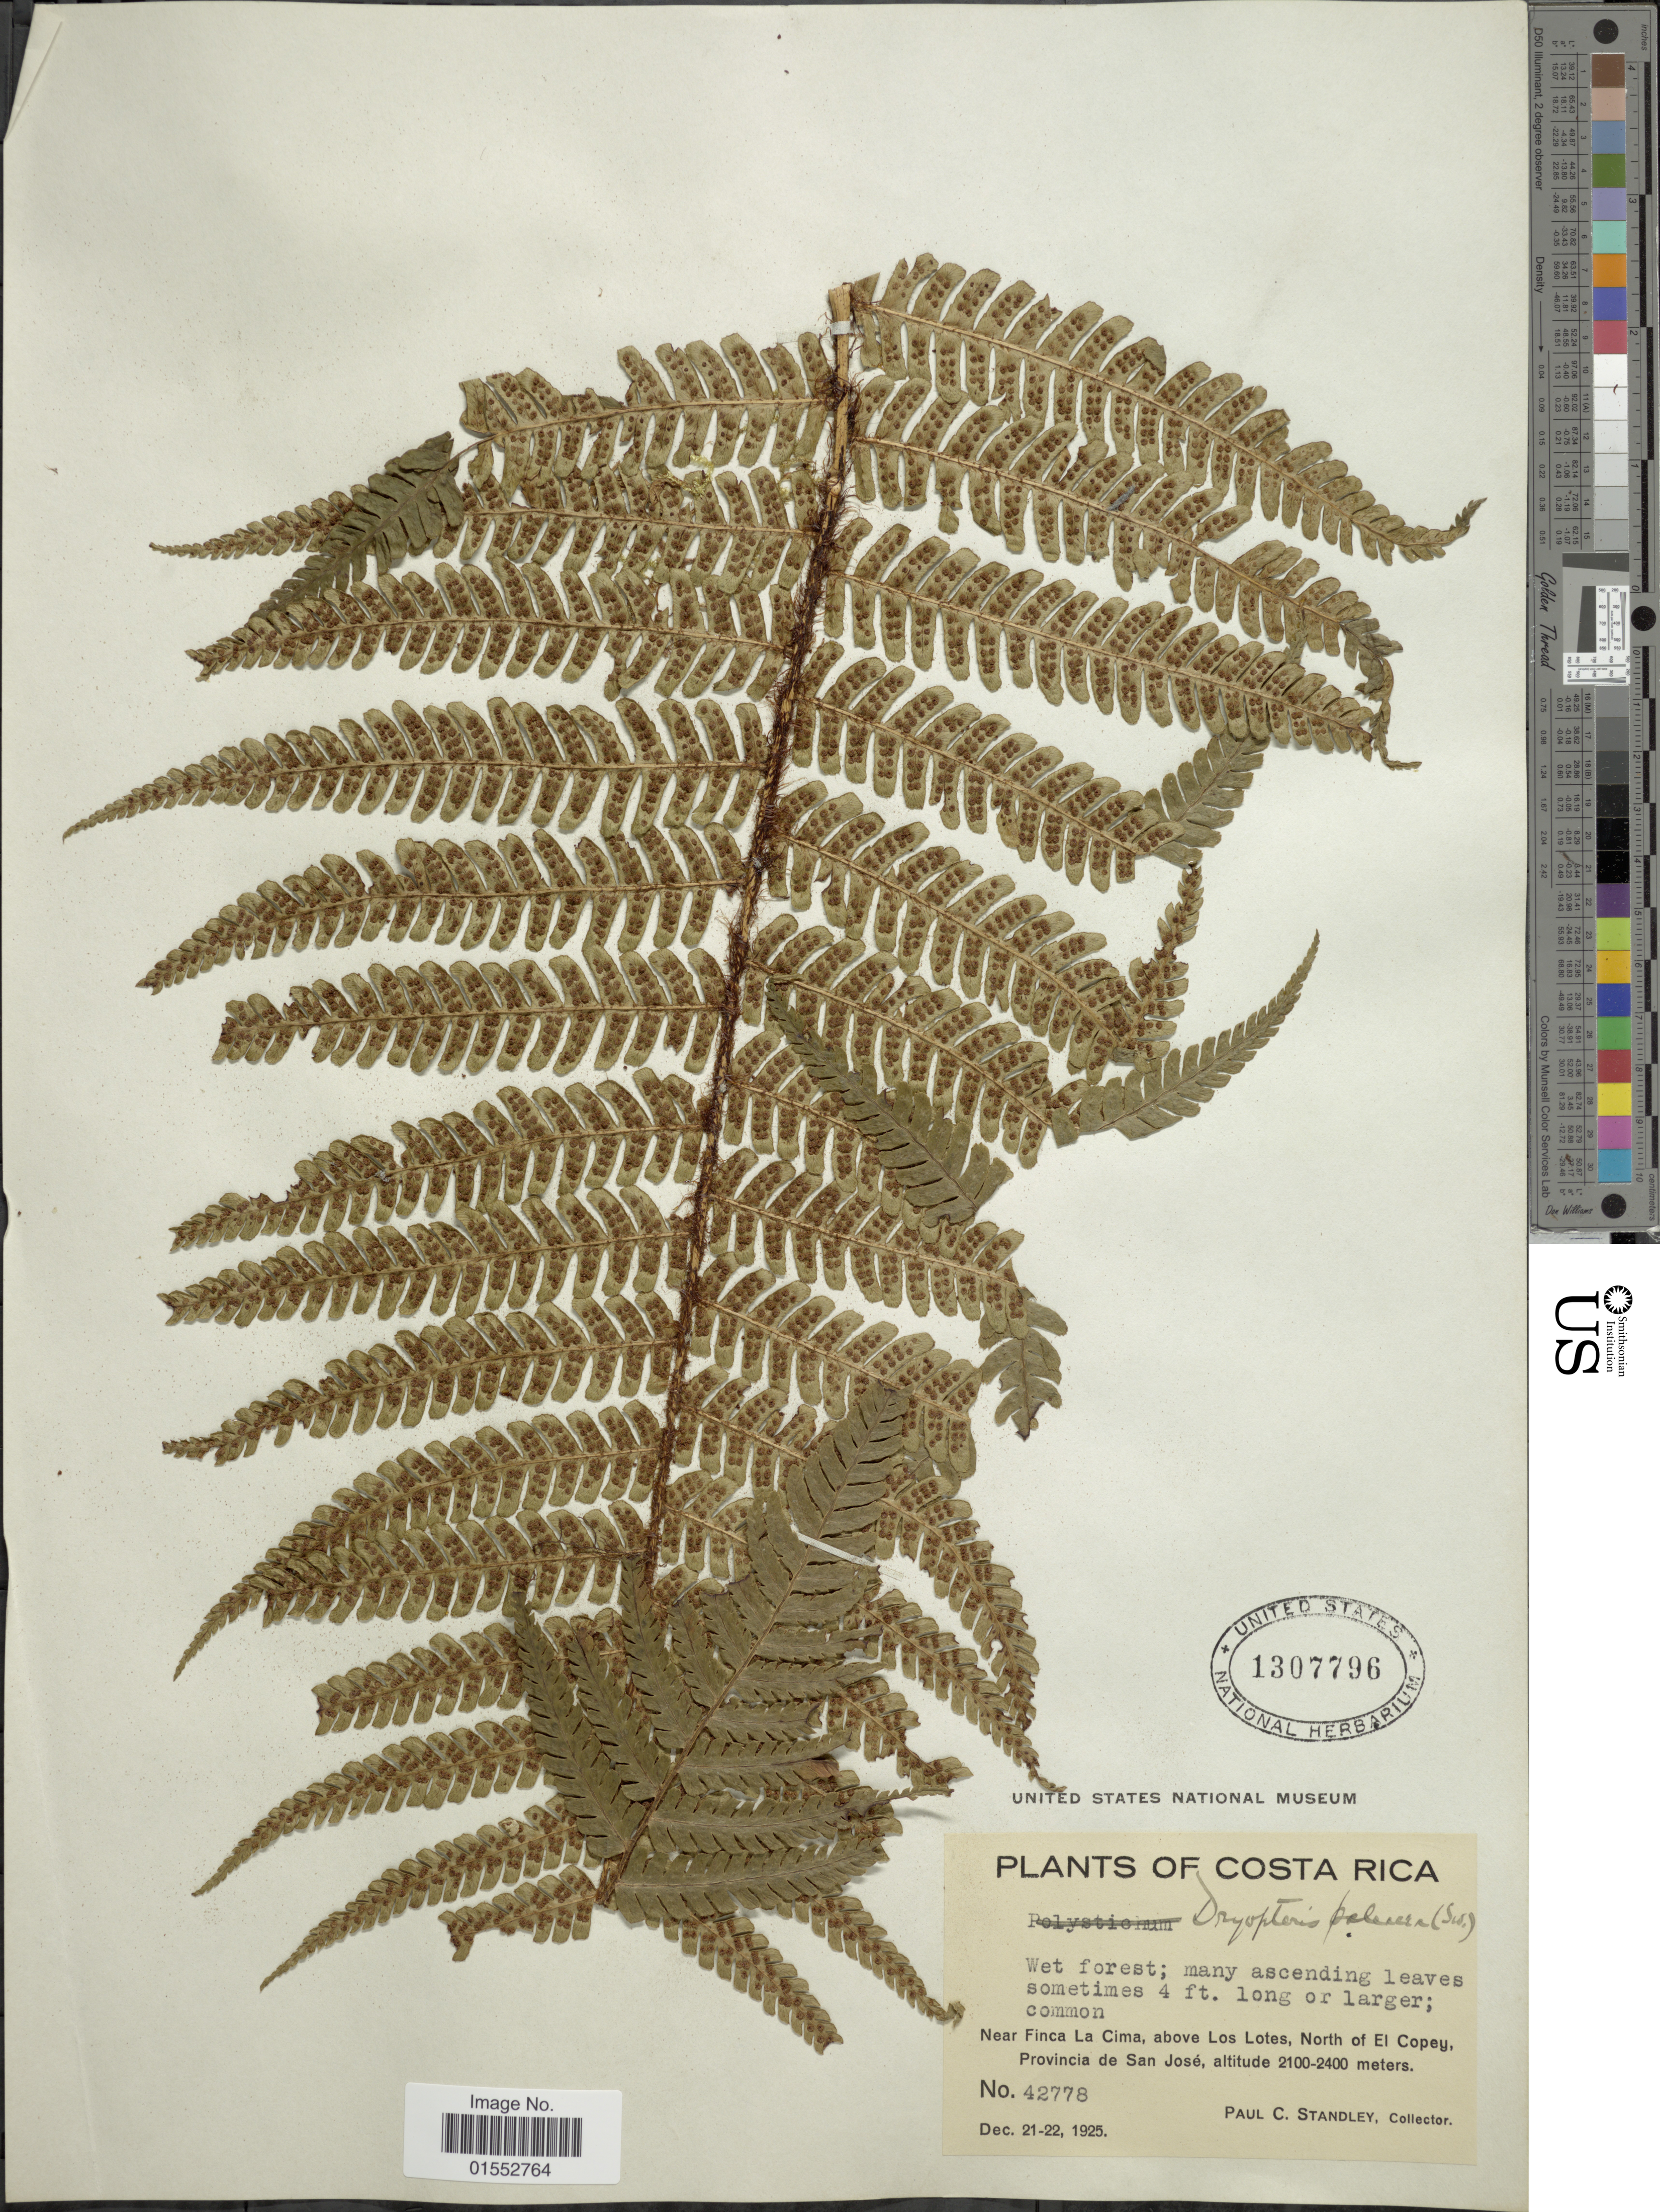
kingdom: Plantae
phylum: Tracheophyta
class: Polypodiopsida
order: Polypodiales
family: Dryopteridaceae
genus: Dryopteris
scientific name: Dryopteris wallichiana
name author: (Spreng.) Hyl.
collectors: P. C. Standley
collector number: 42778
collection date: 1925-12-21/1925-12-22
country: Costa Rica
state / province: San José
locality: Near Finca La Cima, above Los Lotes, North of El Copey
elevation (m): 2100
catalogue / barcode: US 1307796